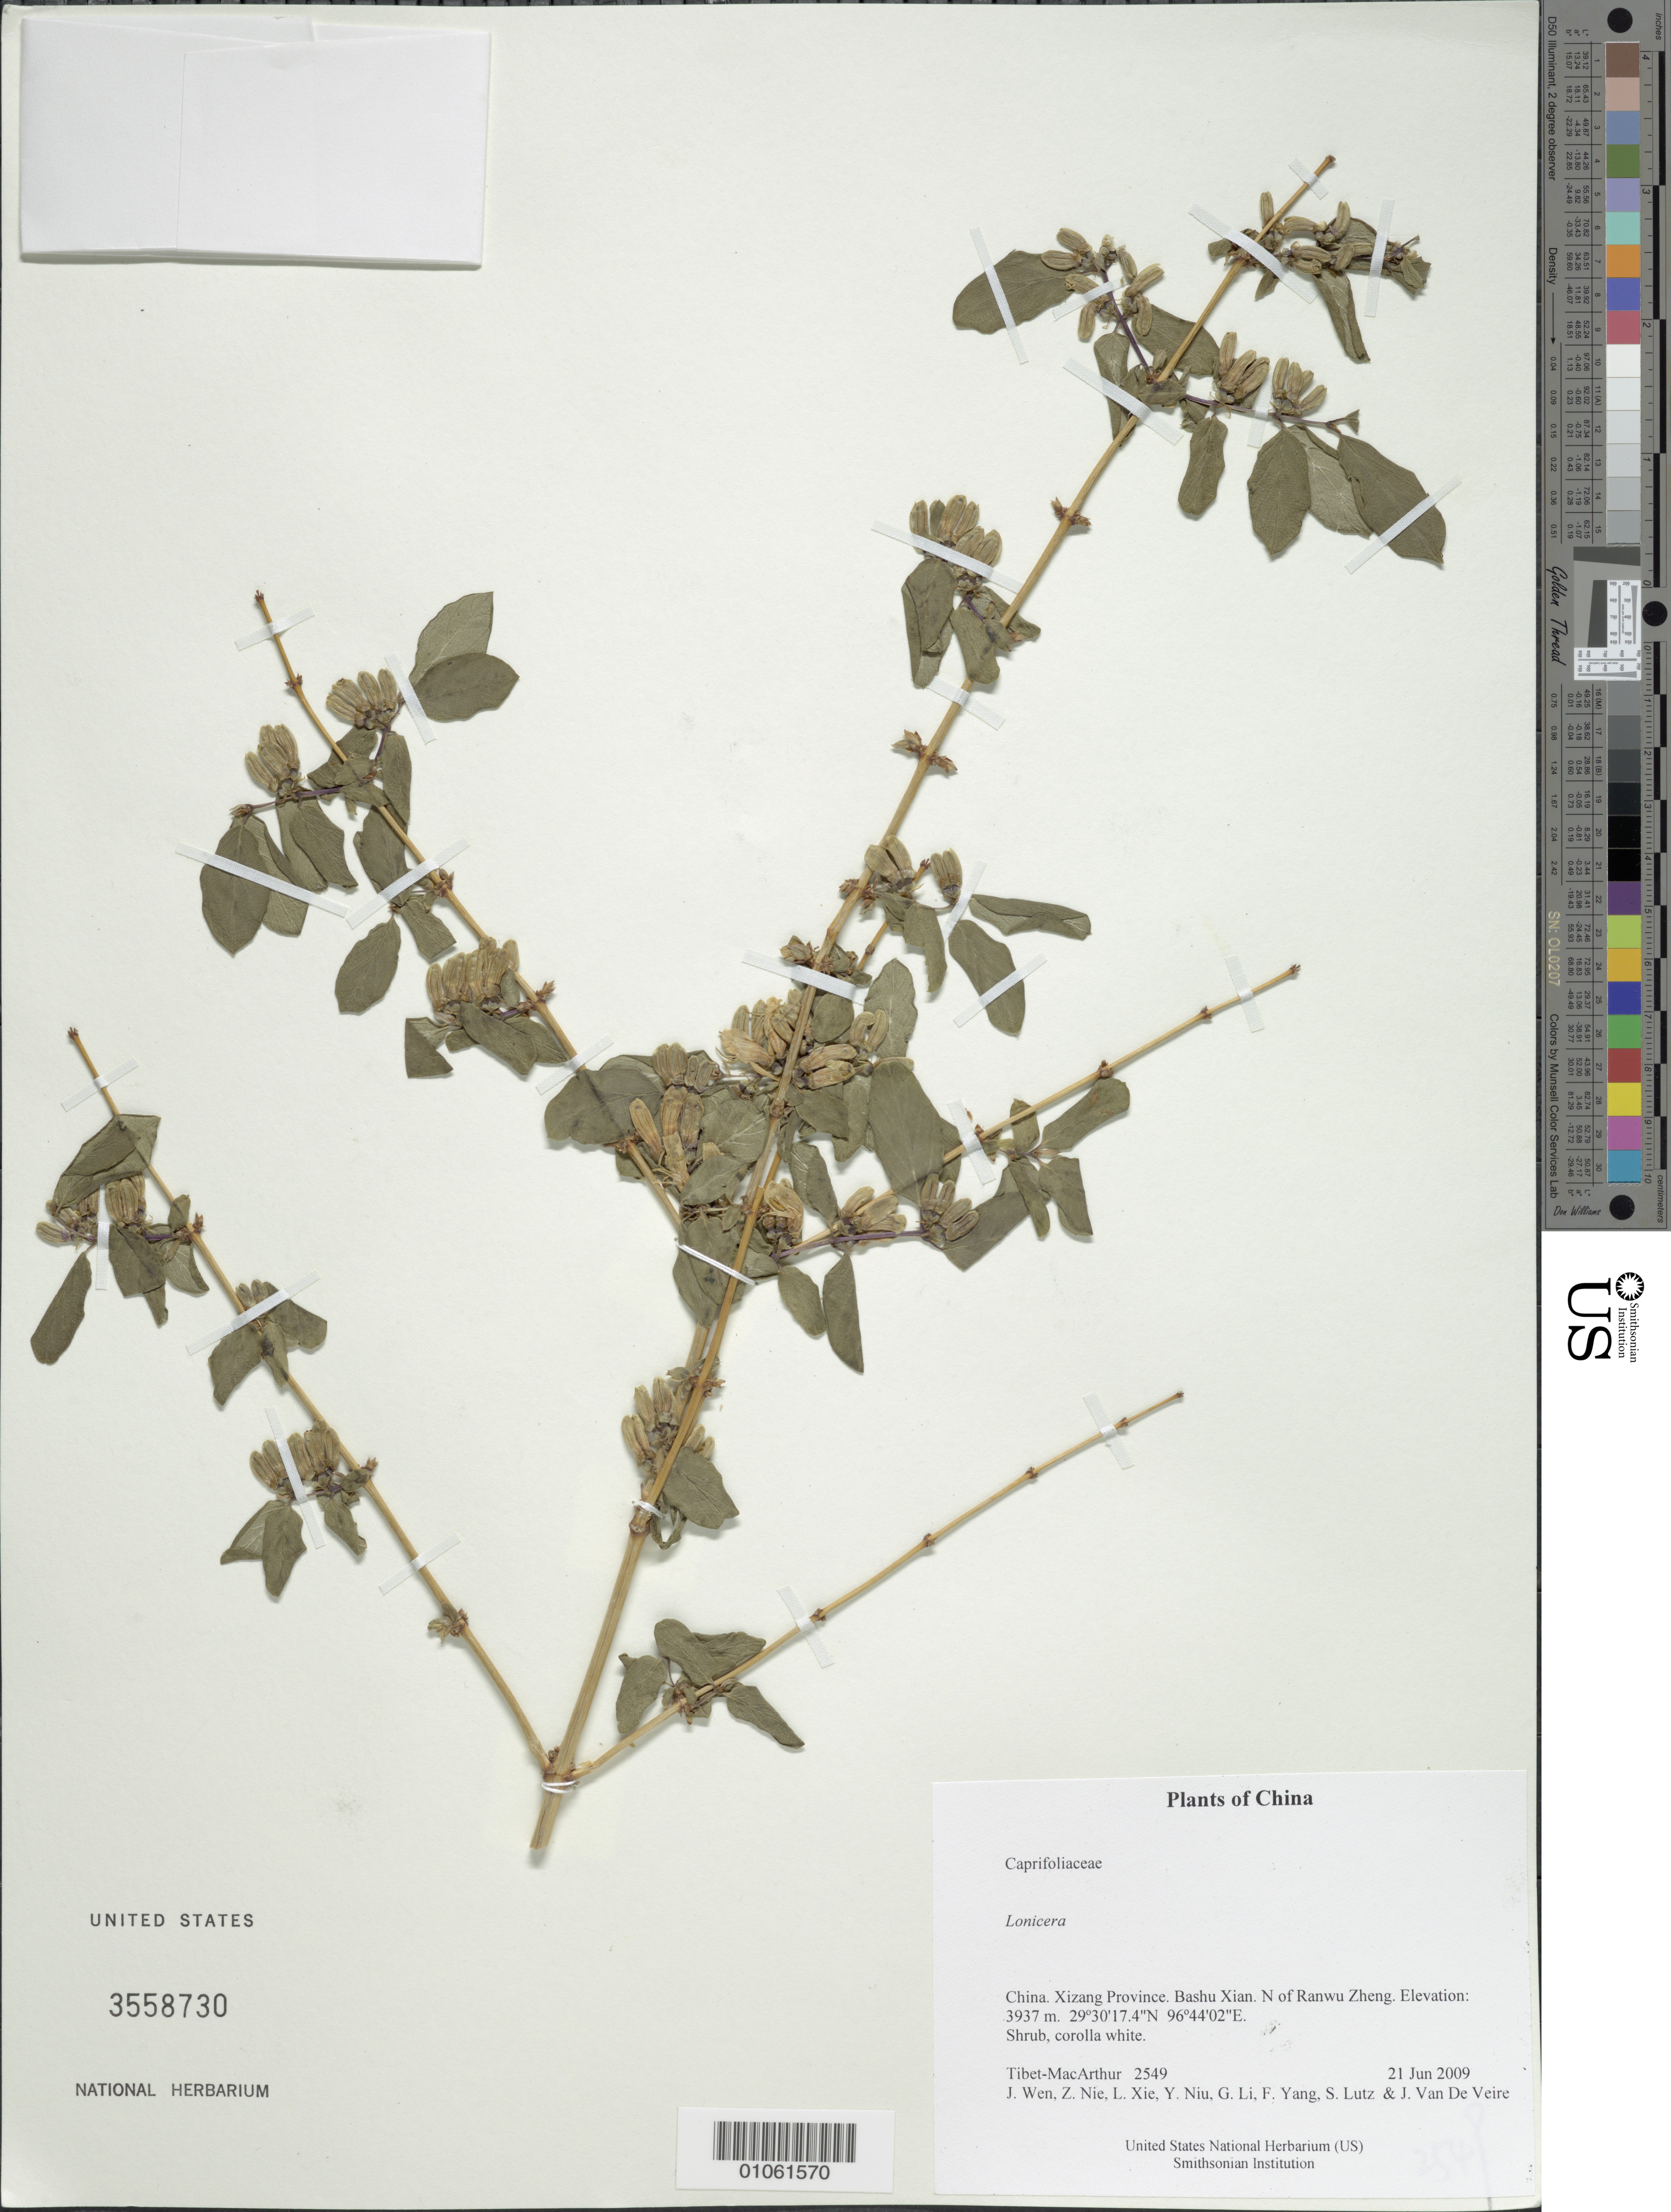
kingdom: Plantae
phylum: Tracheophyta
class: Magnoliopsida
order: Dipsacales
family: Caprifoliaceae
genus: Lonicera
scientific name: Lonicera sp.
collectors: Tibet-MacArthur, J. Wen, Z. Nie, L. Xie, Y. Niu, G. Li, F. Yang, S. Lutz & J. Van De Veire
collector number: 2549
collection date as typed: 21 Jun 2009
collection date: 2009-06-21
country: China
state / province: Xizang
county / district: Bashu Xian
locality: N of Ranwu Zheng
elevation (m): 3937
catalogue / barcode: US 3558730